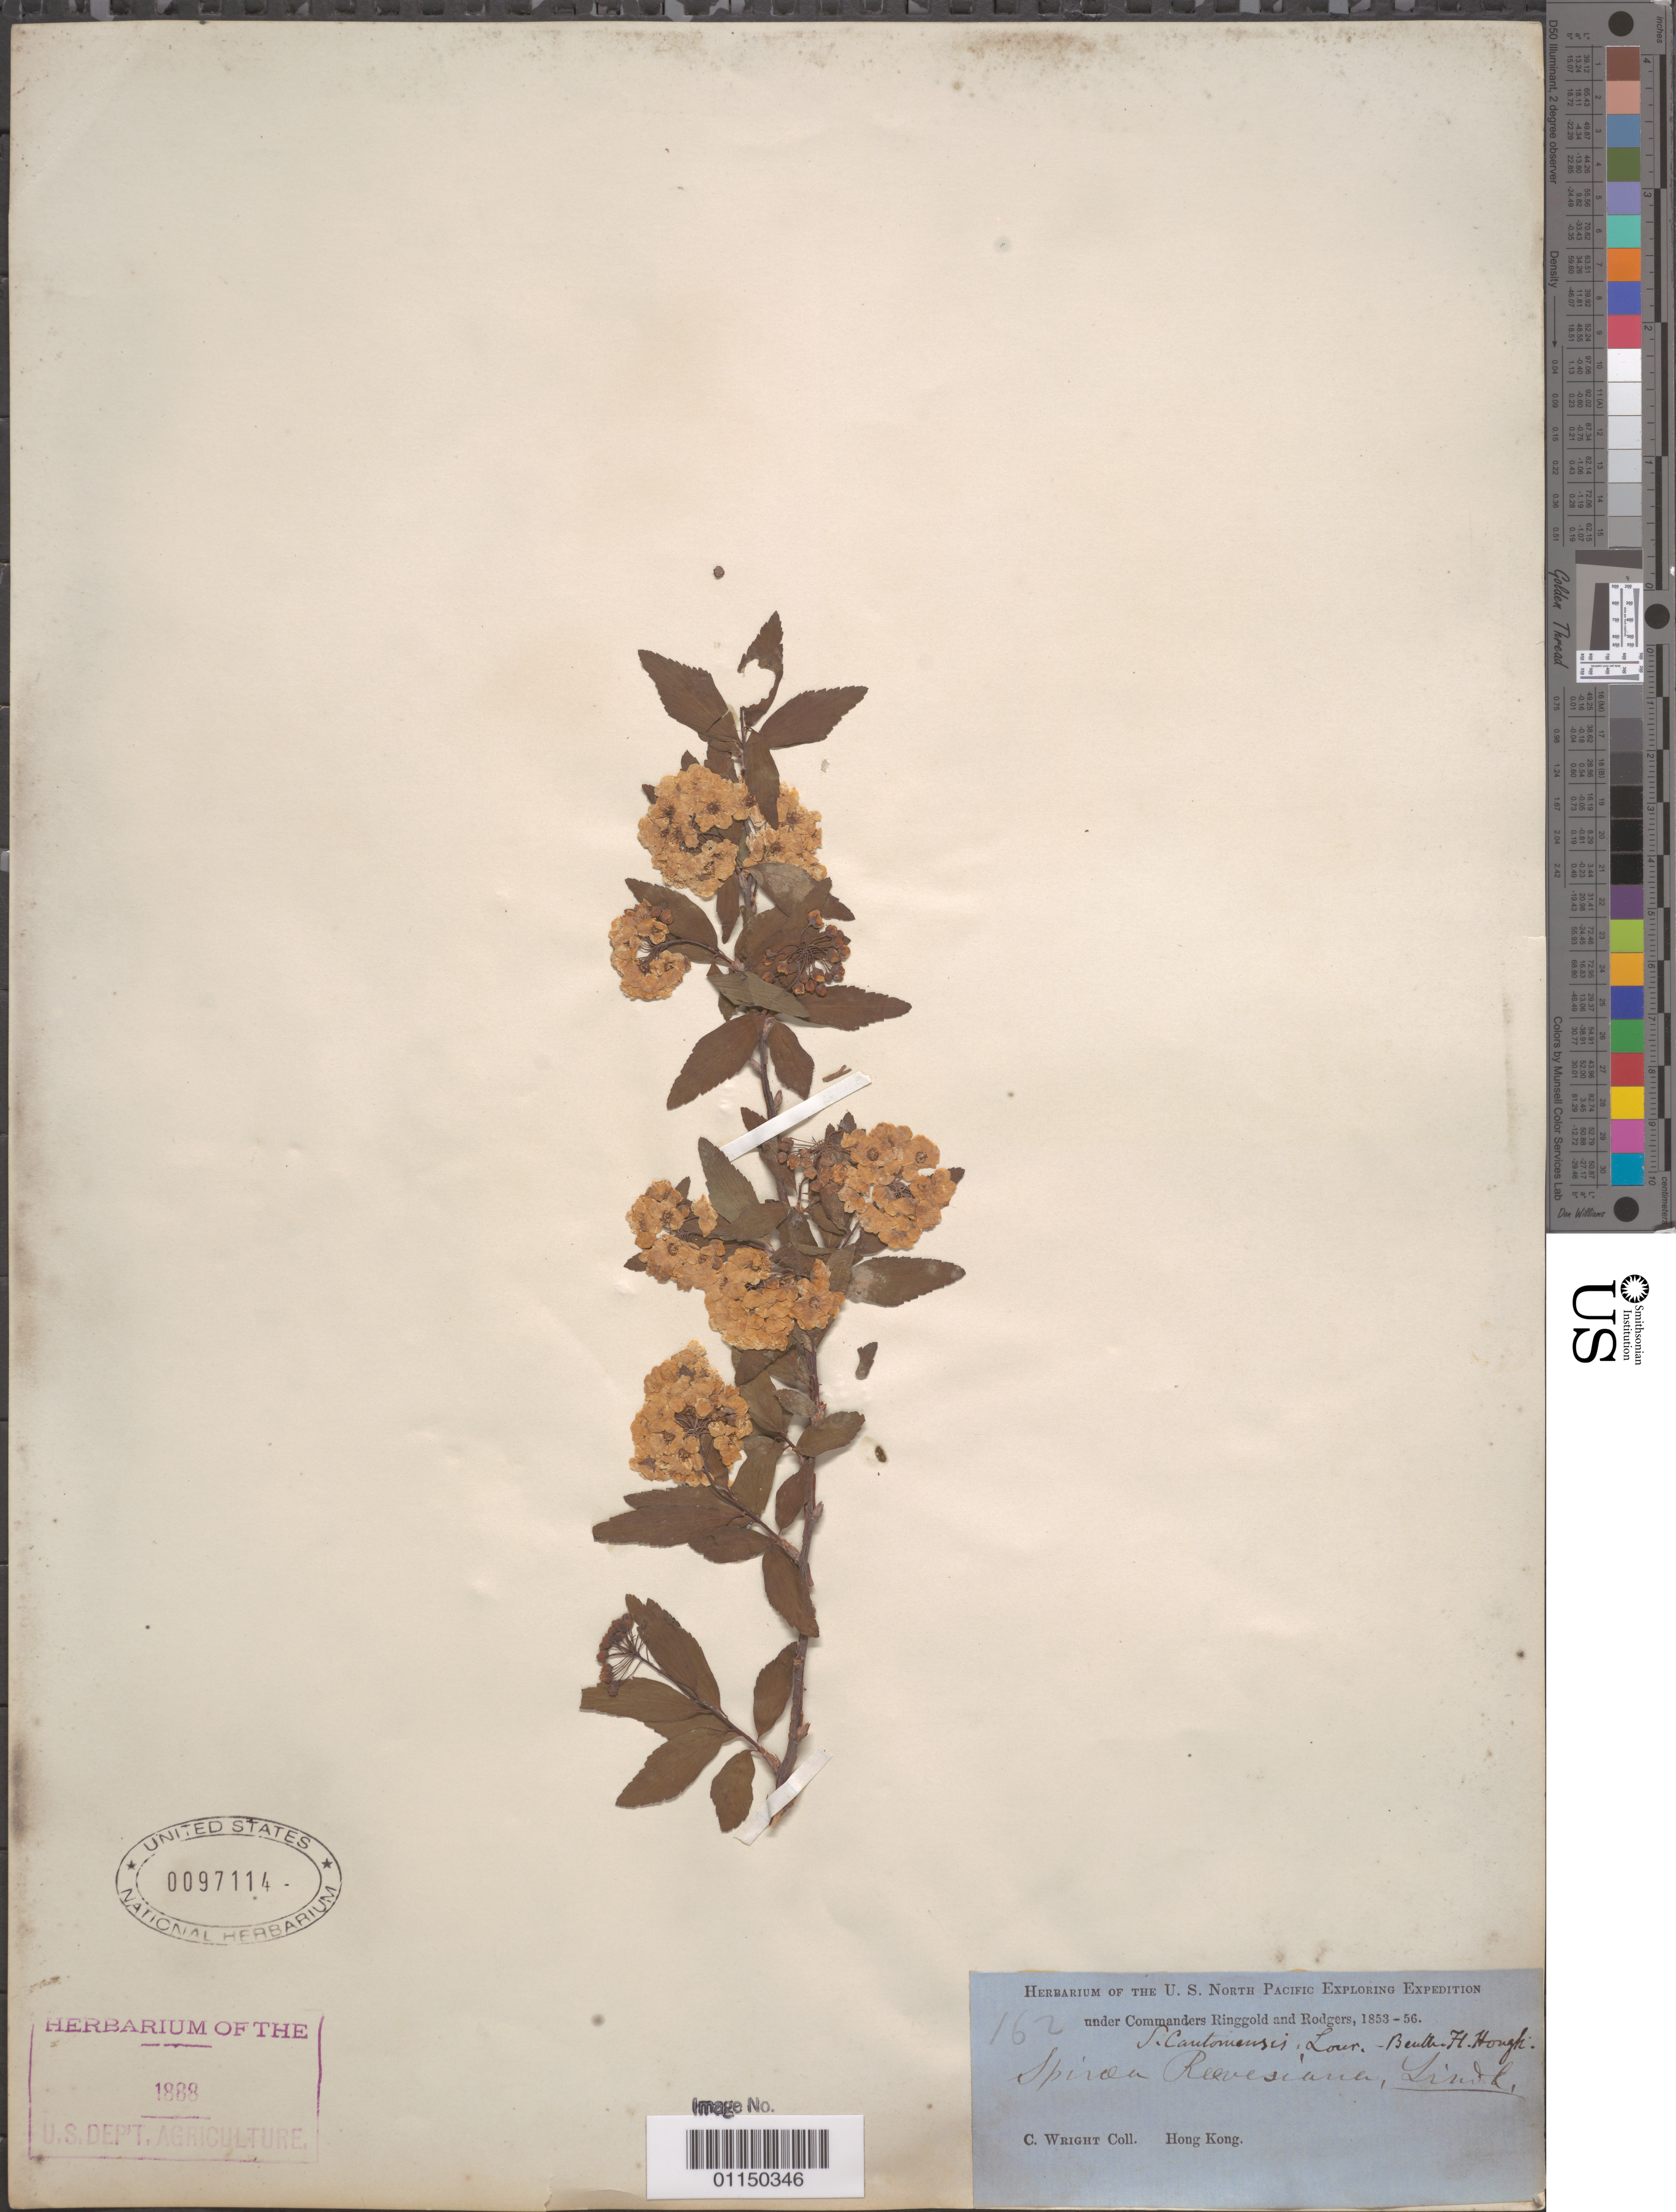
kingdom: Plantae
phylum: Tracheophyta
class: Magnoliopsida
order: Rosales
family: Rosaceae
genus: Spiraea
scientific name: Spiraea cantoniensis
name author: Lour.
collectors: C. Wright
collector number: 162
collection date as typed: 1853 to -- -- 1856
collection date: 1853/1856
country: China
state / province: Hong Kong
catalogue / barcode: US 97114